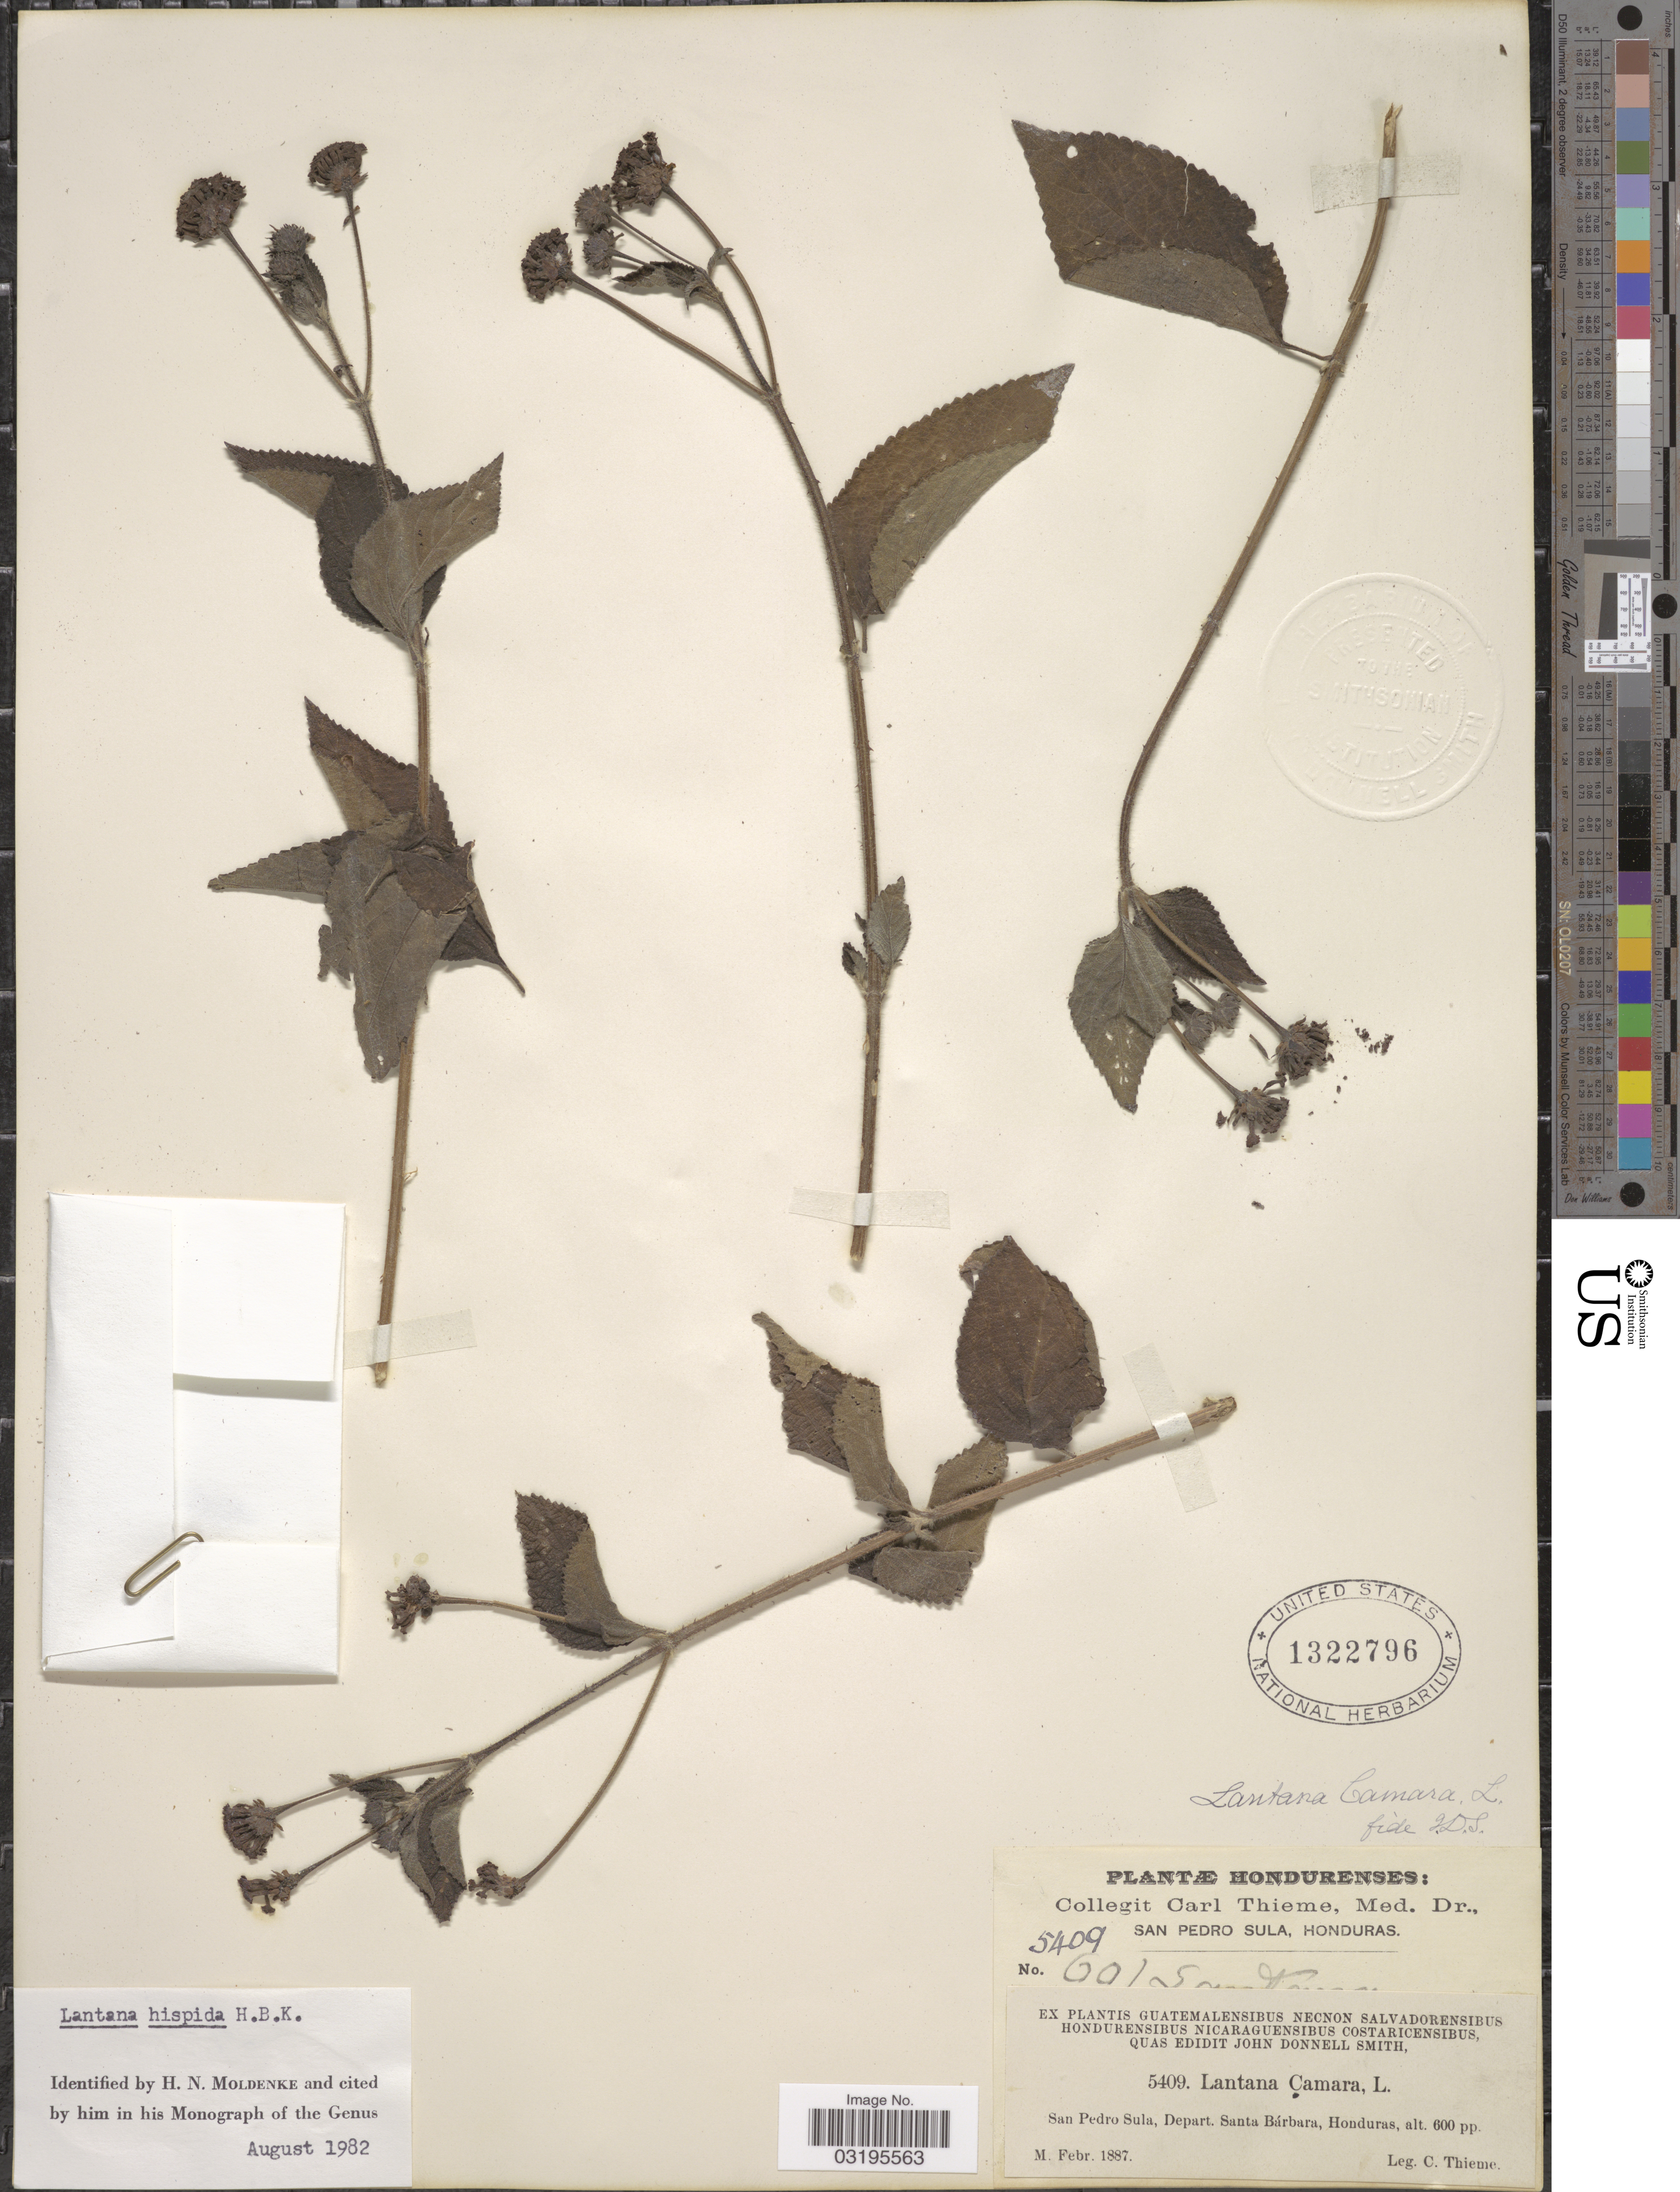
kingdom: Plantae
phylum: Tracheophyta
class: Magnoliopsida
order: Lamiales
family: Verbenaceae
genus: Lantana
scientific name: Lantana hispida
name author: Kunth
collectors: C. Thieme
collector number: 5409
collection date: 1887-02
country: Honduras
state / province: Santa Bárbara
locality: San Pedro Sula, Depart. Santa Bárbara.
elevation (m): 183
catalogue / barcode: US 1322796